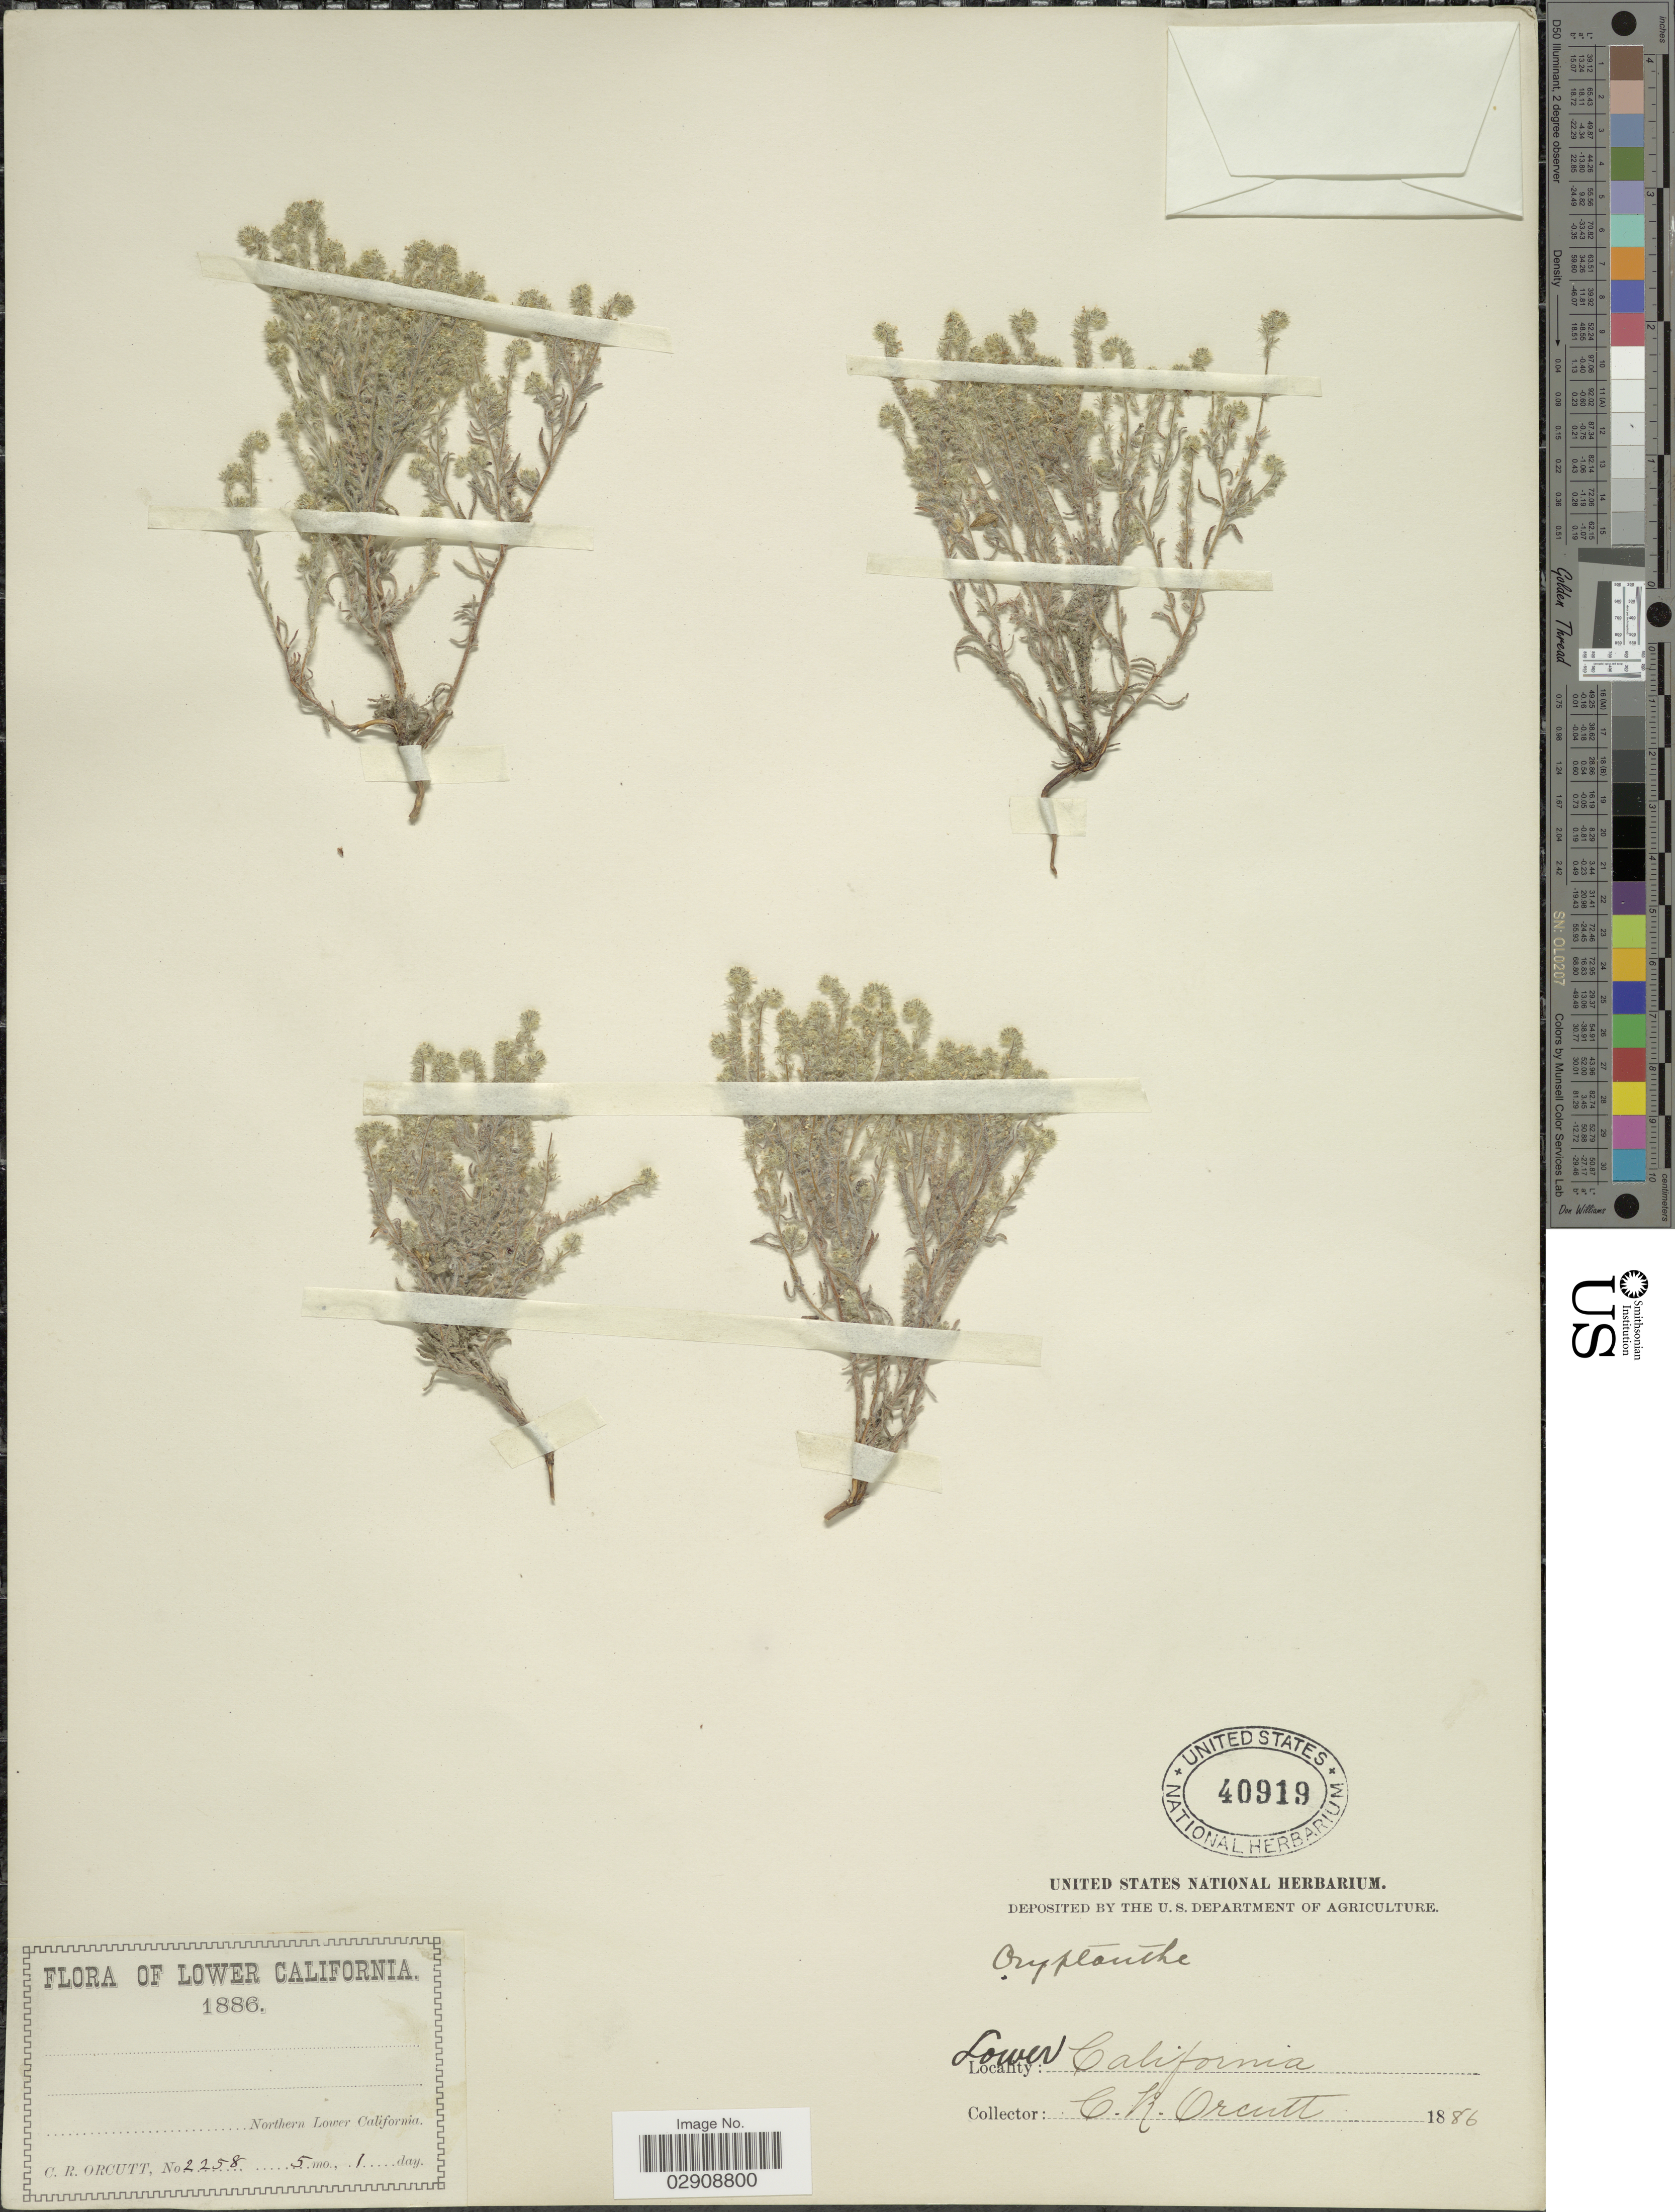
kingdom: Plantae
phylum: Tracheophyta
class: Magnoliopsida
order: Boraginales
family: Boraginaceae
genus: Cryptantha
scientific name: Cryptantha sp.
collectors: C. R. Orcutt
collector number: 2258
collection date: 1886-05-01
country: Mexico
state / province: Baja California Norte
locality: Lower California. Northern Lower California.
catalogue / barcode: US 40919